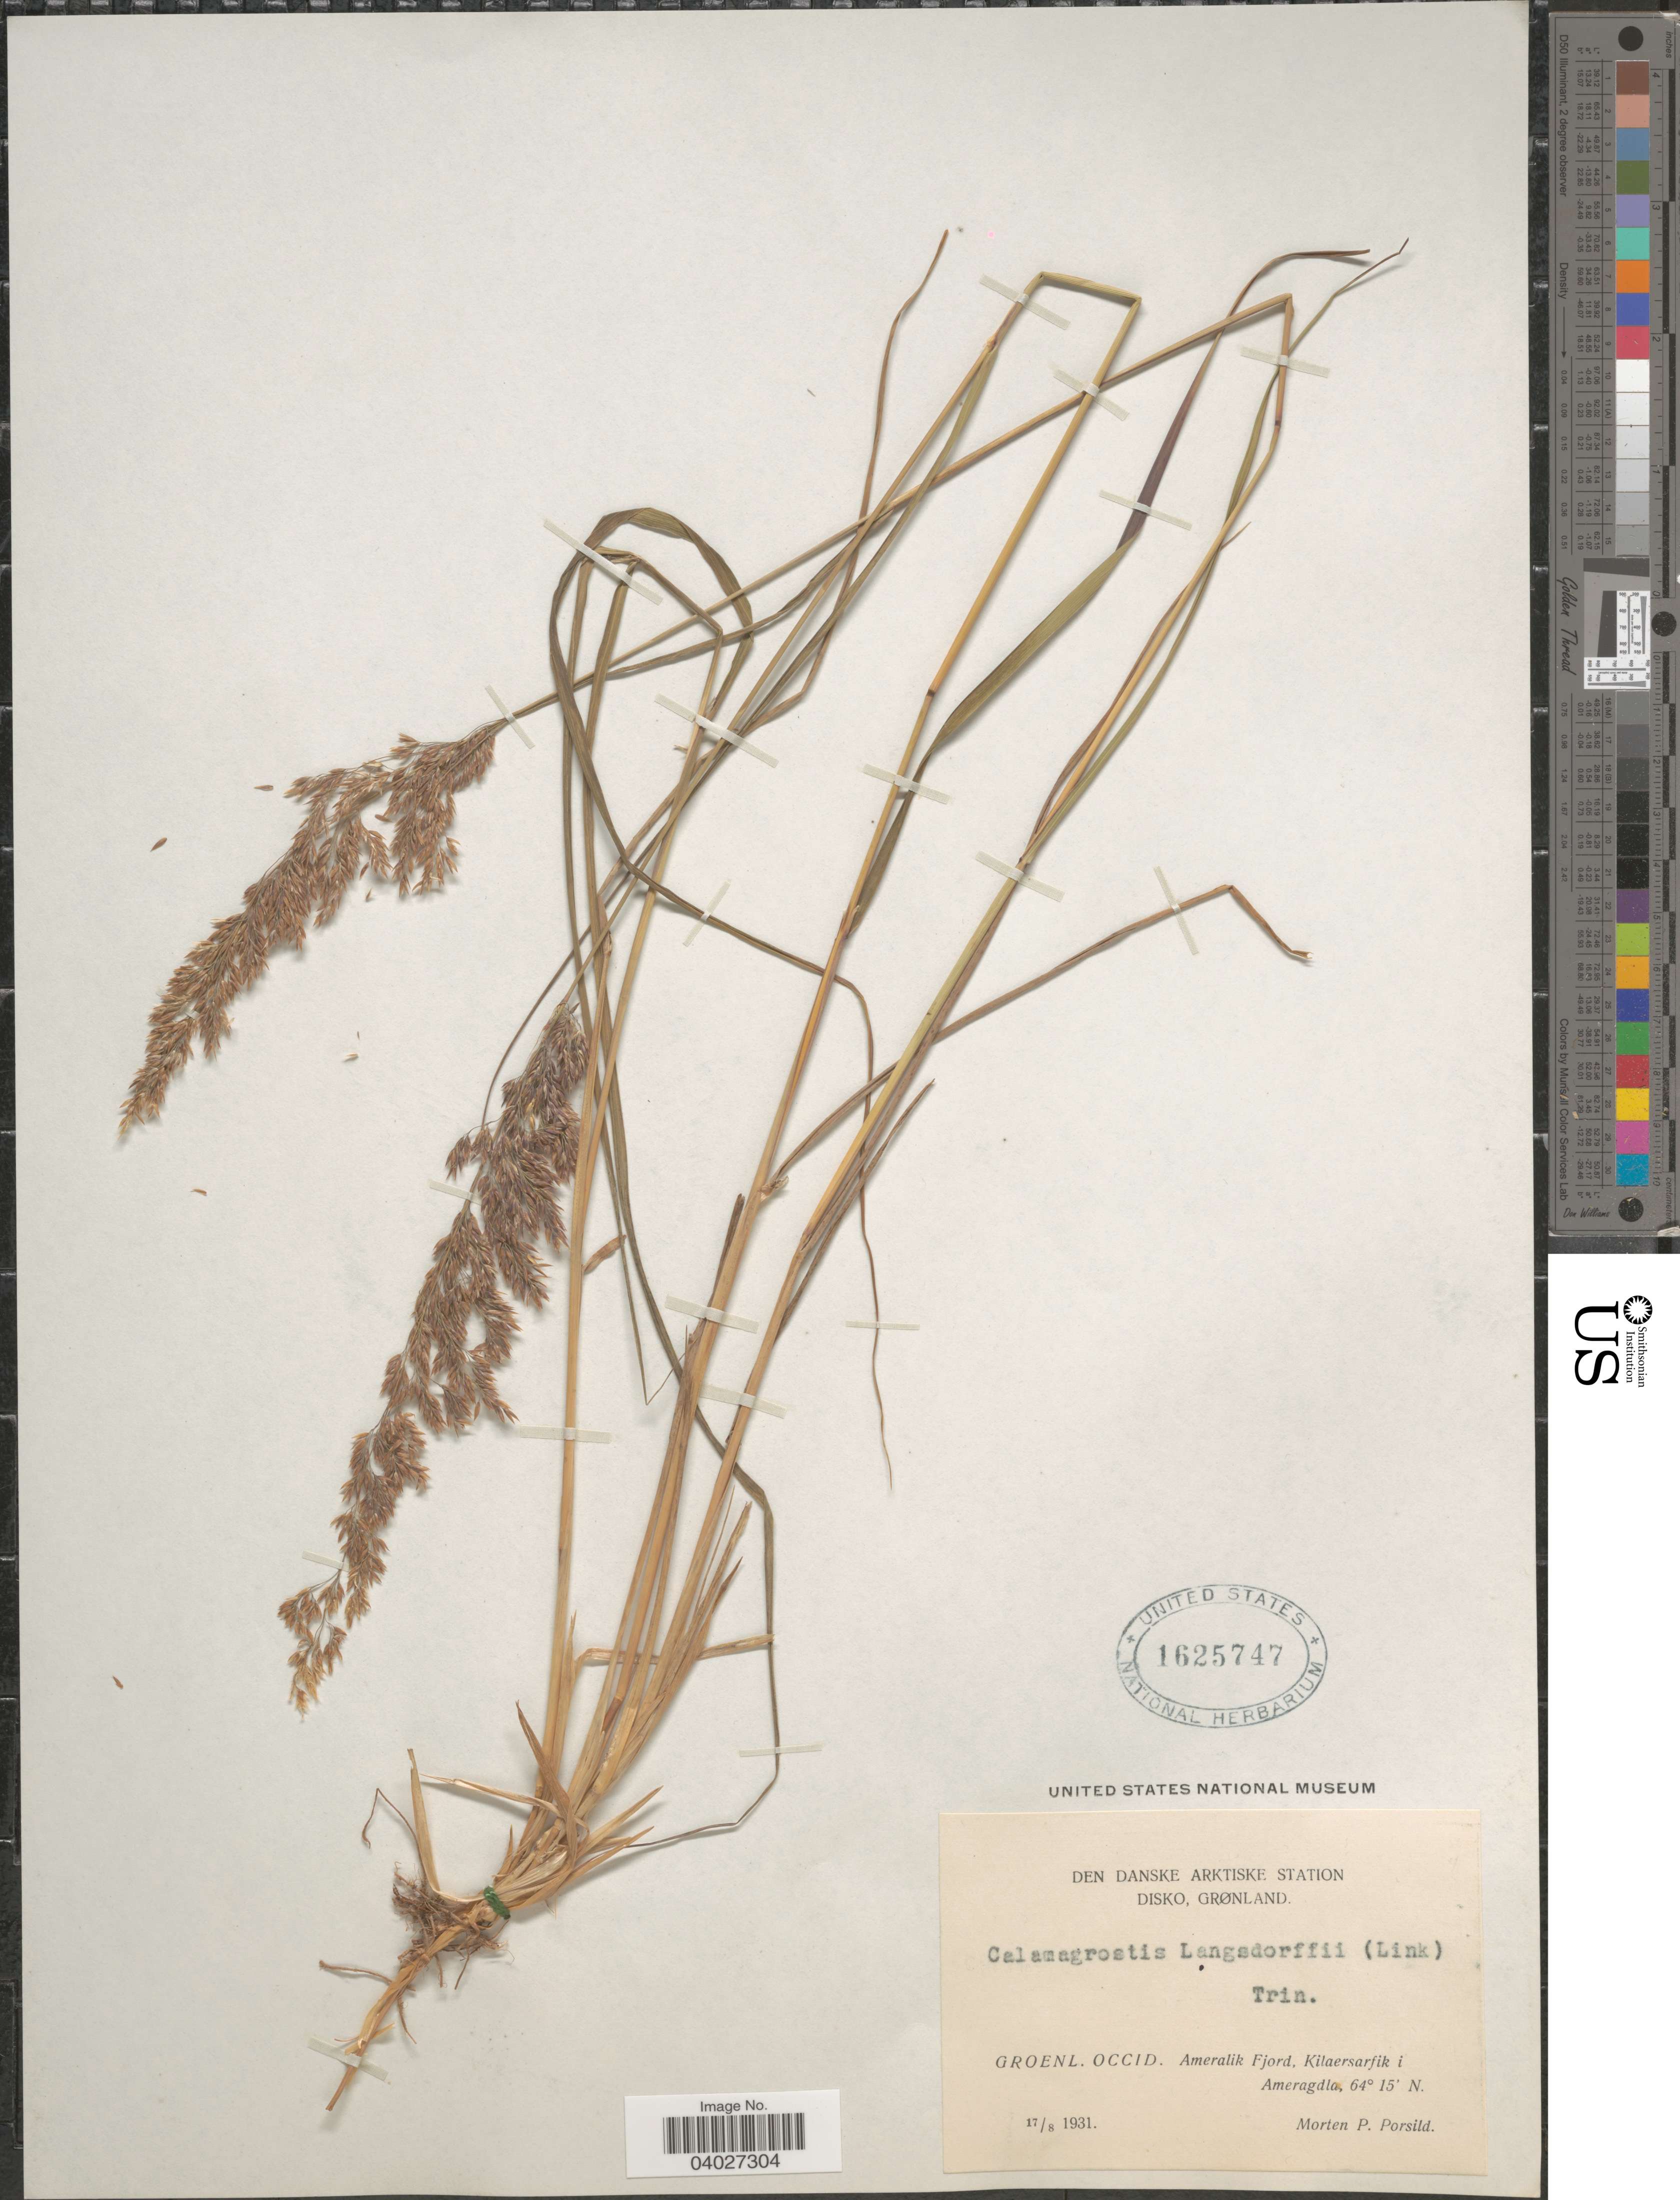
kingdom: Plantae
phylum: Tracheophyta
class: Liliopsida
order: Poales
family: Poaceae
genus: Calamagrostis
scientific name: Calamagrostis canadensis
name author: (Michx.) P. Beauv.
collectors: M. P. Porsild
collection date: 1931-08-17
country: Greenland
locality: Den Danske Arktiske Station Disko, Grønland. Groenl. Occid. Ameralik Fjord, Kilaersarfik i Ameragdla.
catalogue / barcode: US 1625747